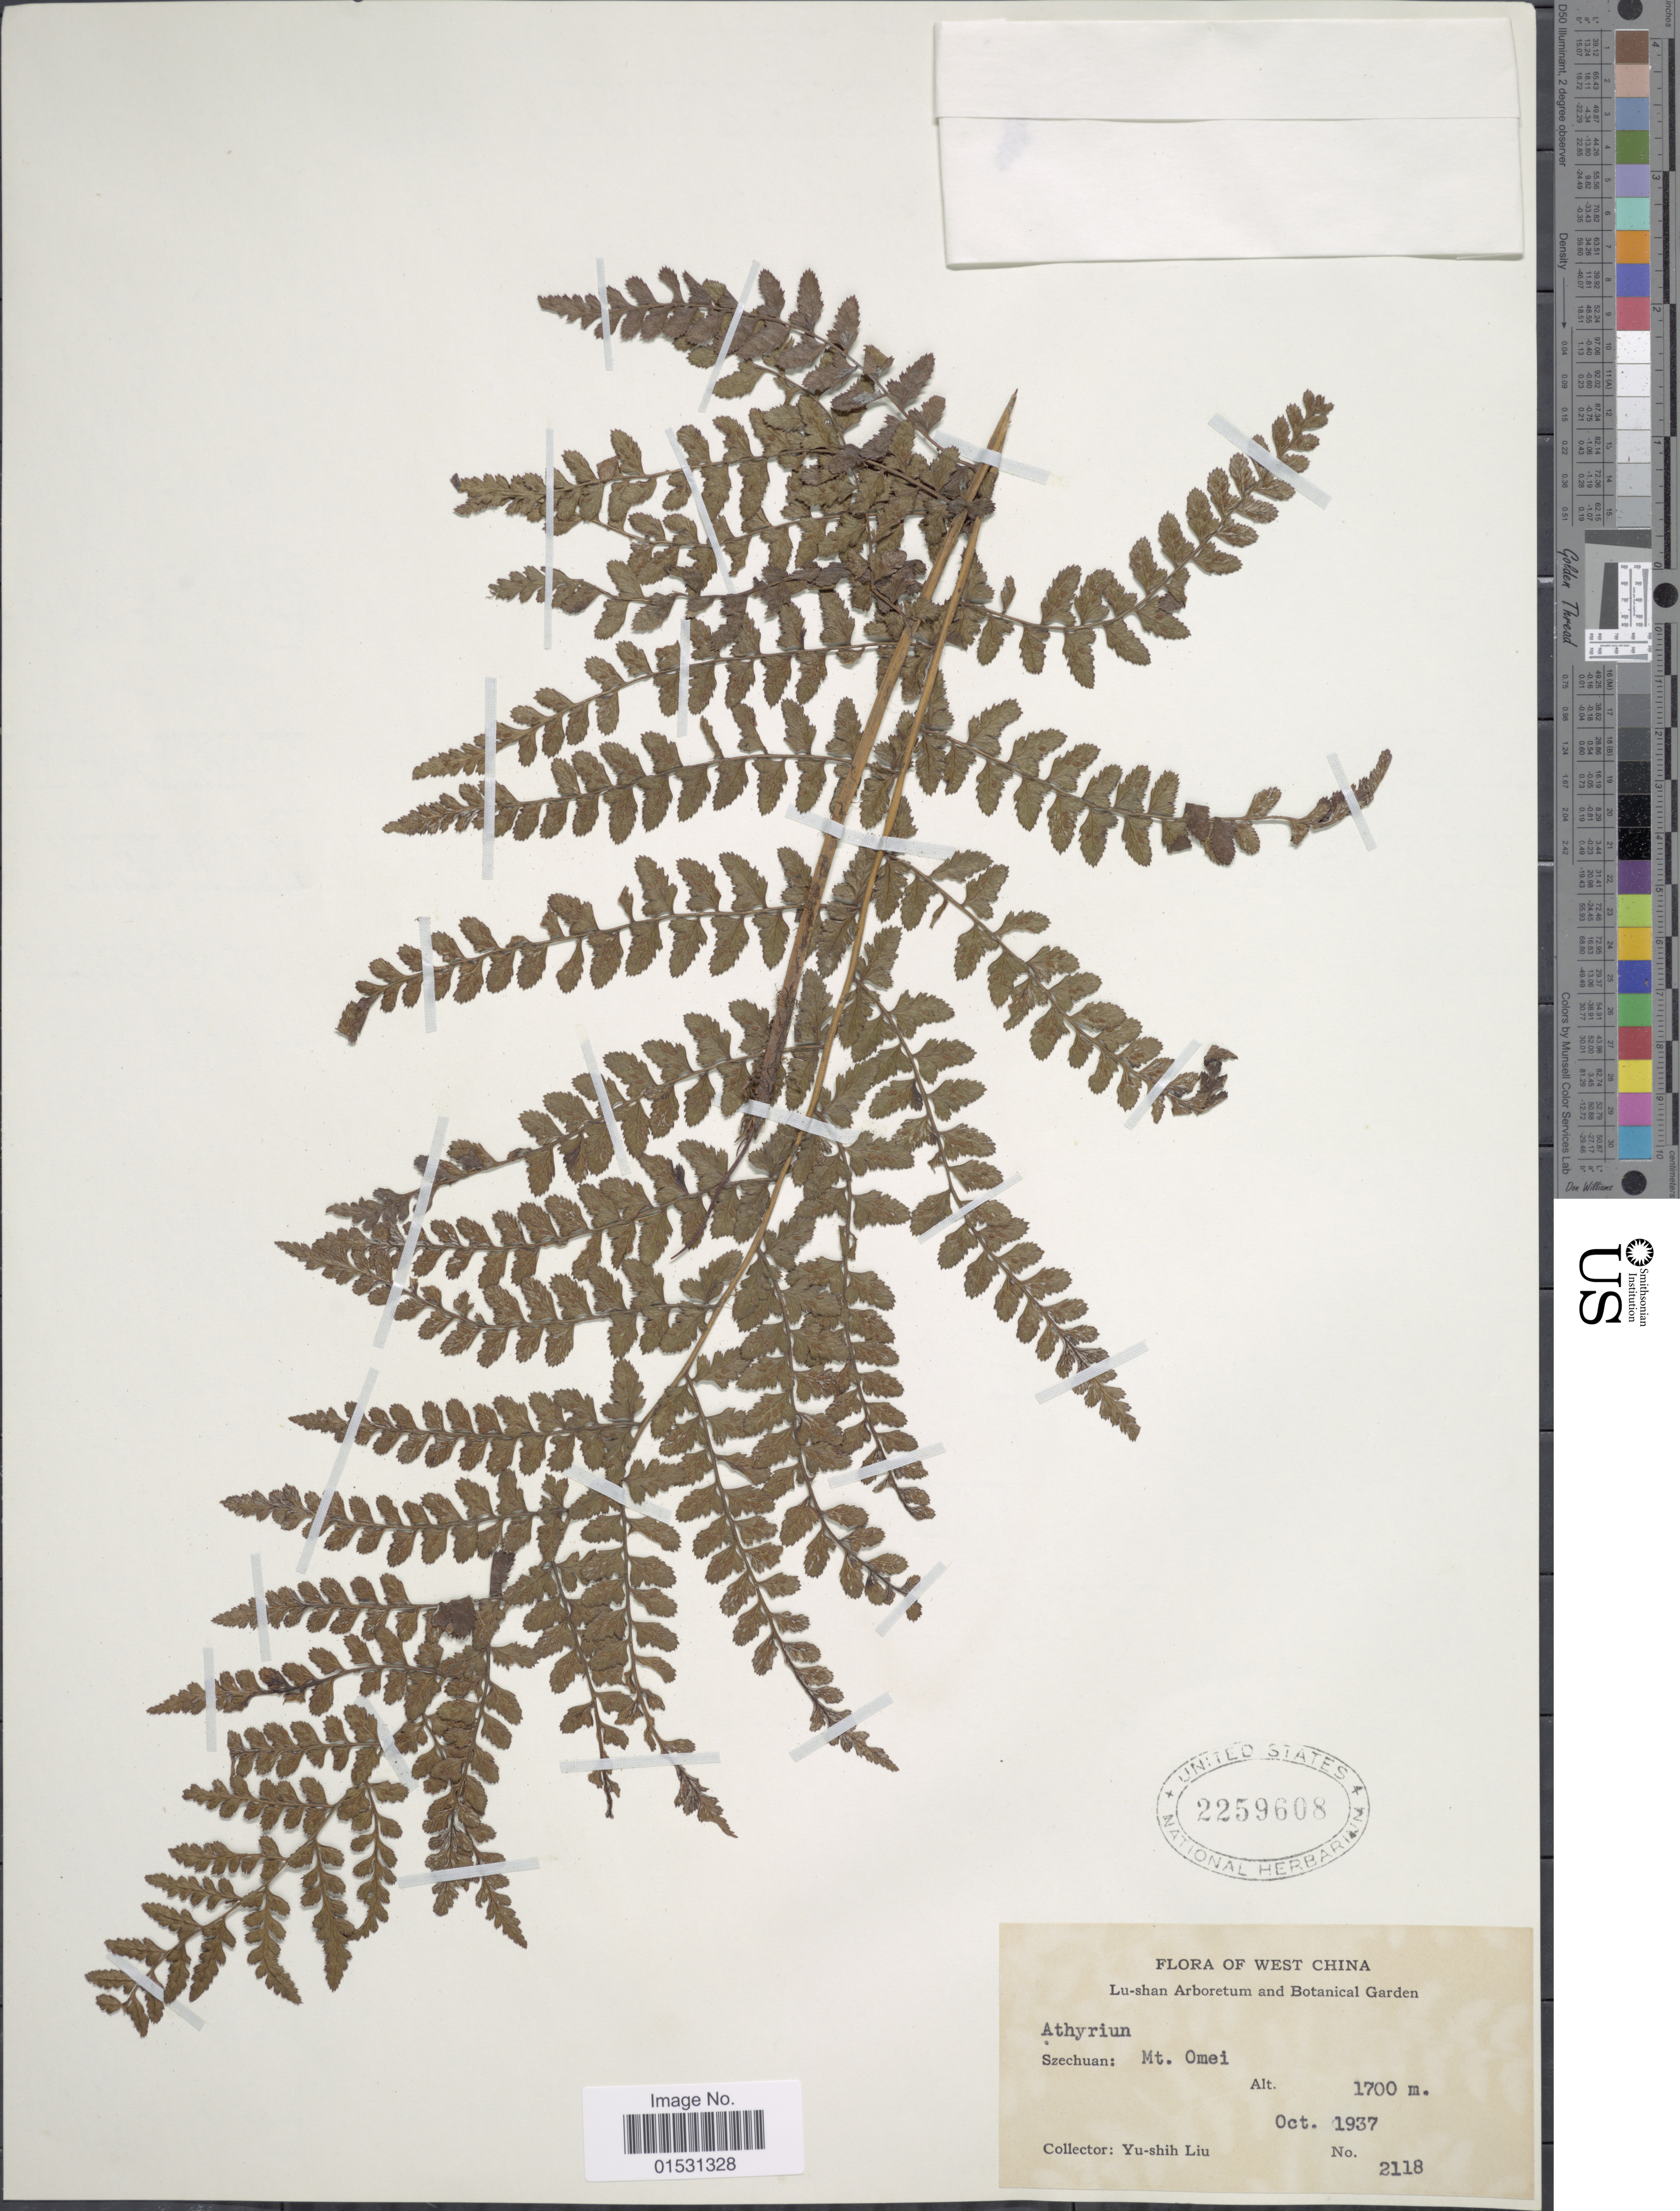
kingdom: Plantae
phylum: Tracheophyta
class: Polypodiopsida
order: Polypodiales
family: Athyriaceae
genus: Athyrium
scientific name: Athyrium sp.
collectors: Y.-S. Liu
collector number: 2118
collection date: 1937-10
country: China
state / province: Sichuan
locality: West China. Szechuan: Mt. Omei.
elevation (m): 1700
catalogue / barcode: US 2259608